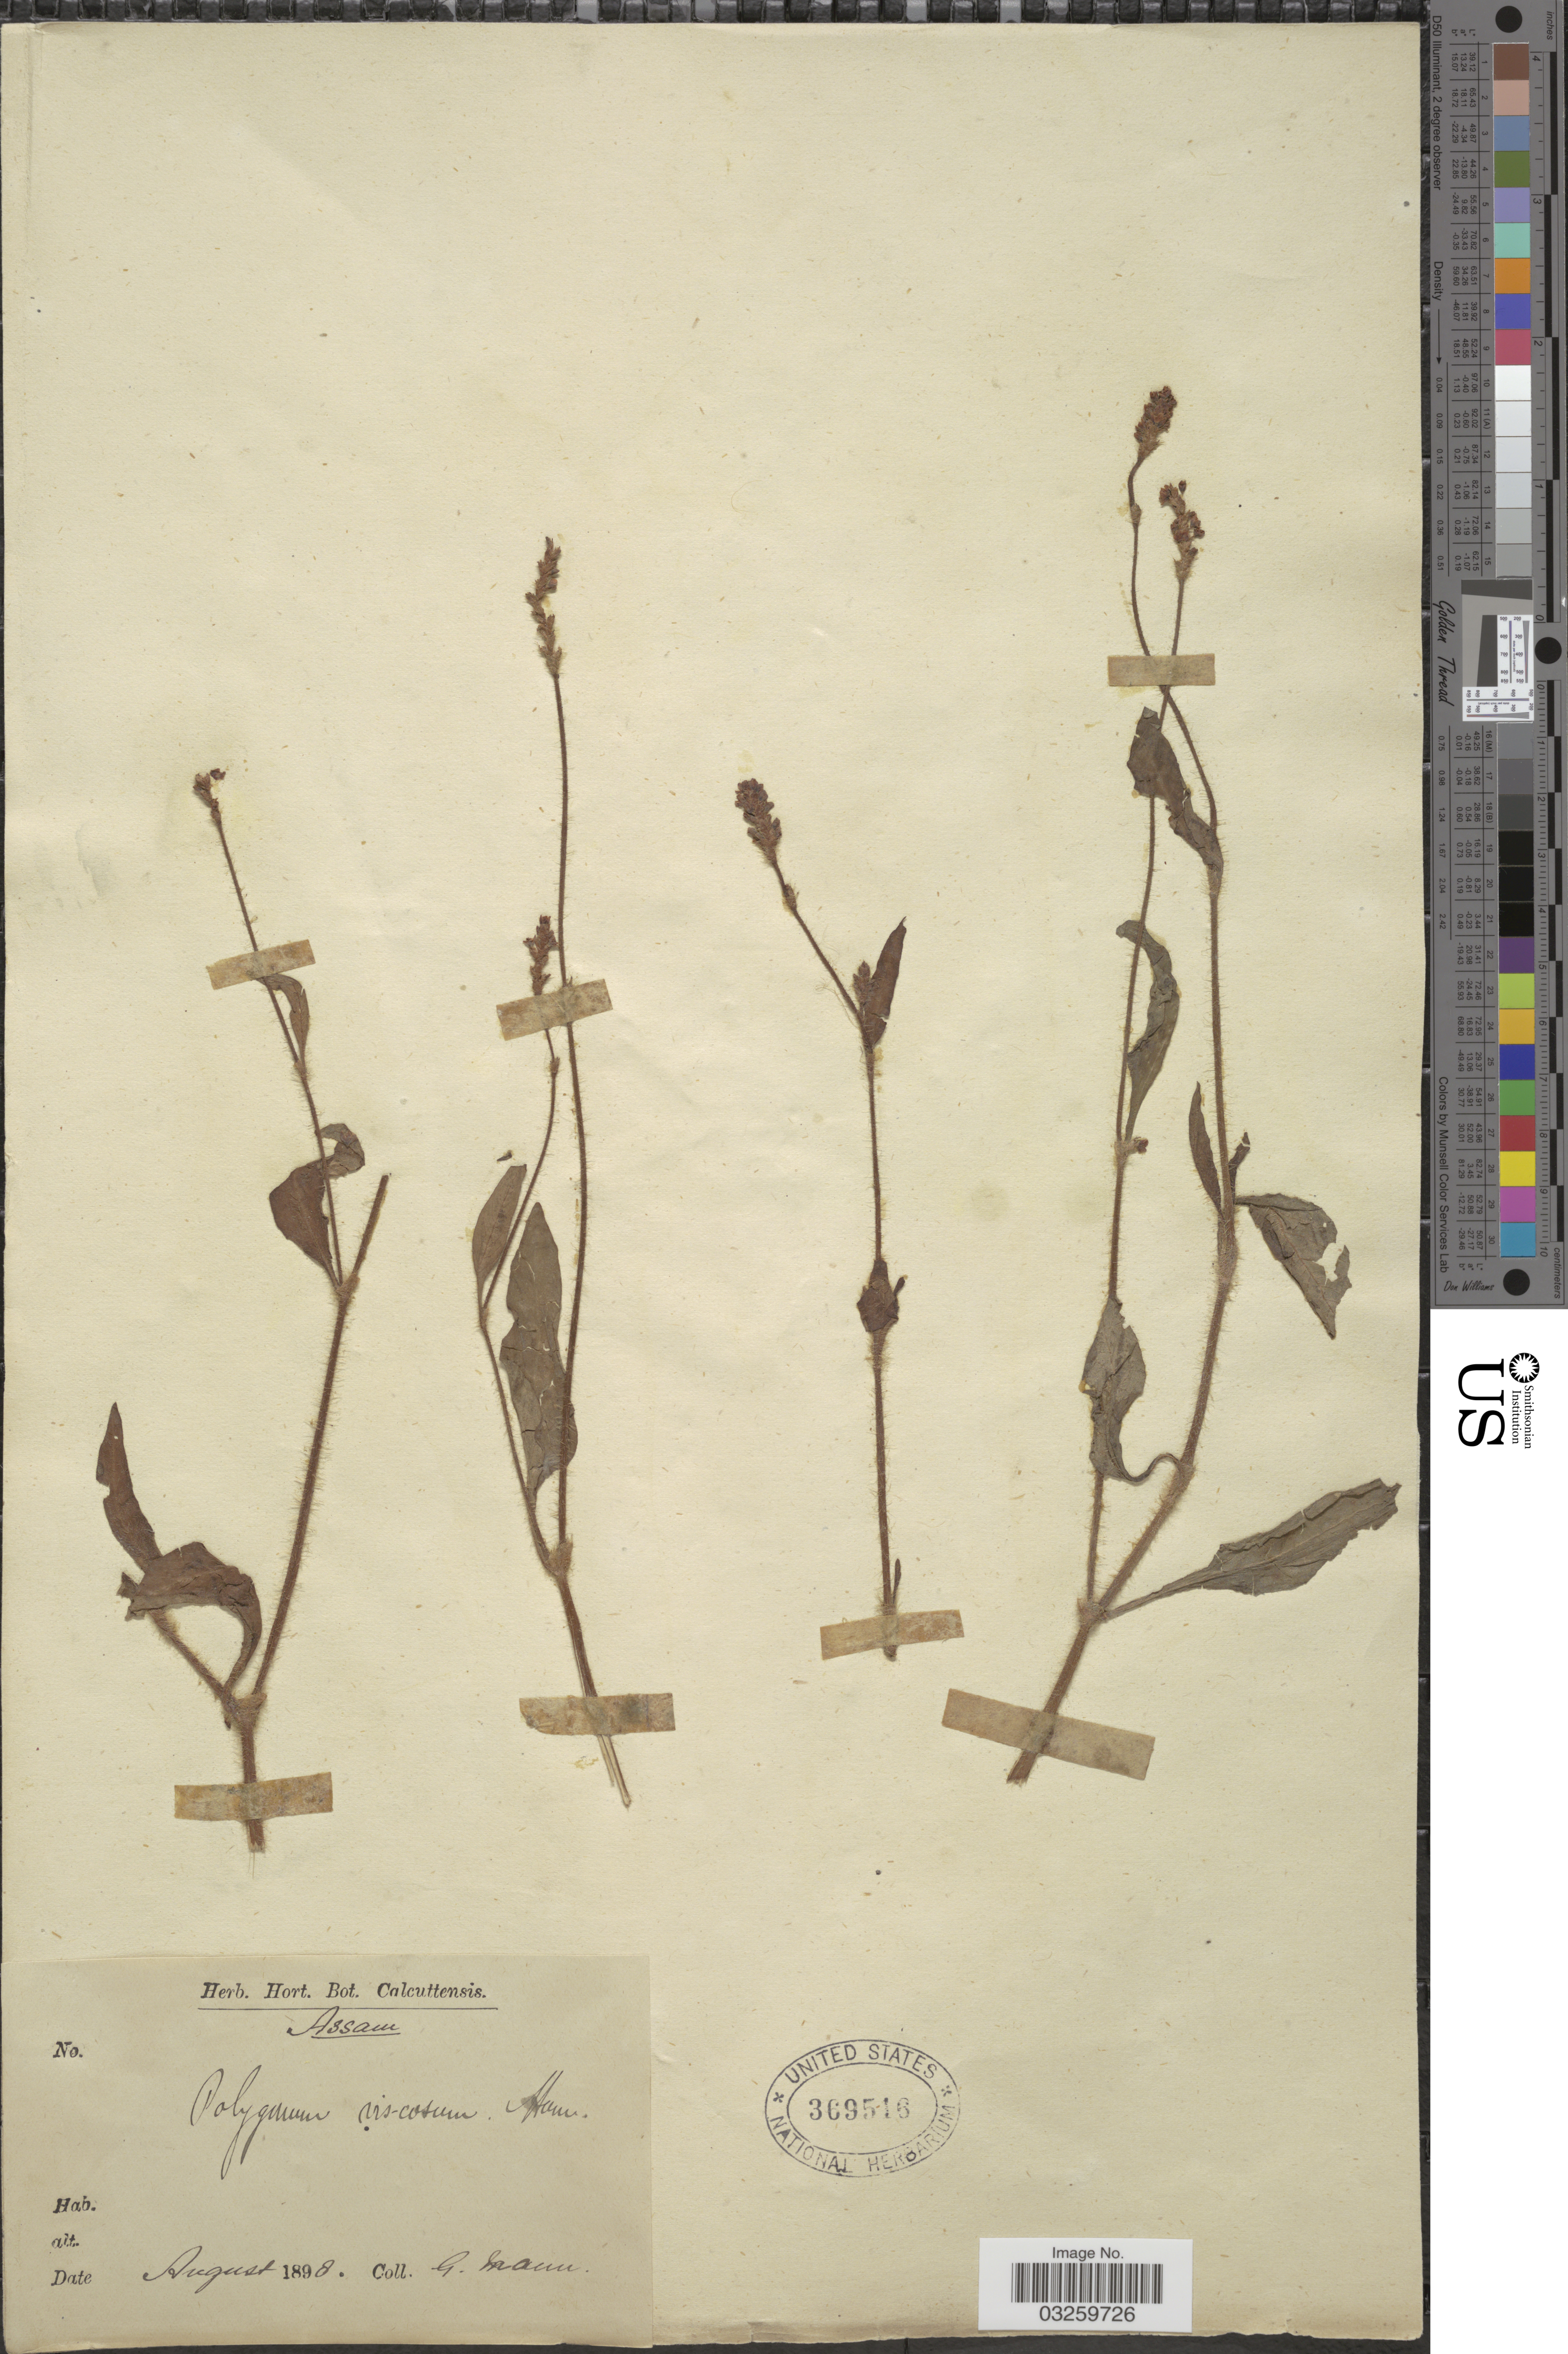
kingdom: Plantae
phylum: Tracheophyta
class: Magnoliopsida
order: Caryophyllales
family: Polygonaceae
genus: Polygonum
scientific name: Polygonum viscosum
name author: Buch.-Ham. ex D. Don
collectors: G. Mann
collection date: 1898-08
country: India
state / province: Assam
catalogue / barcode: US 369516